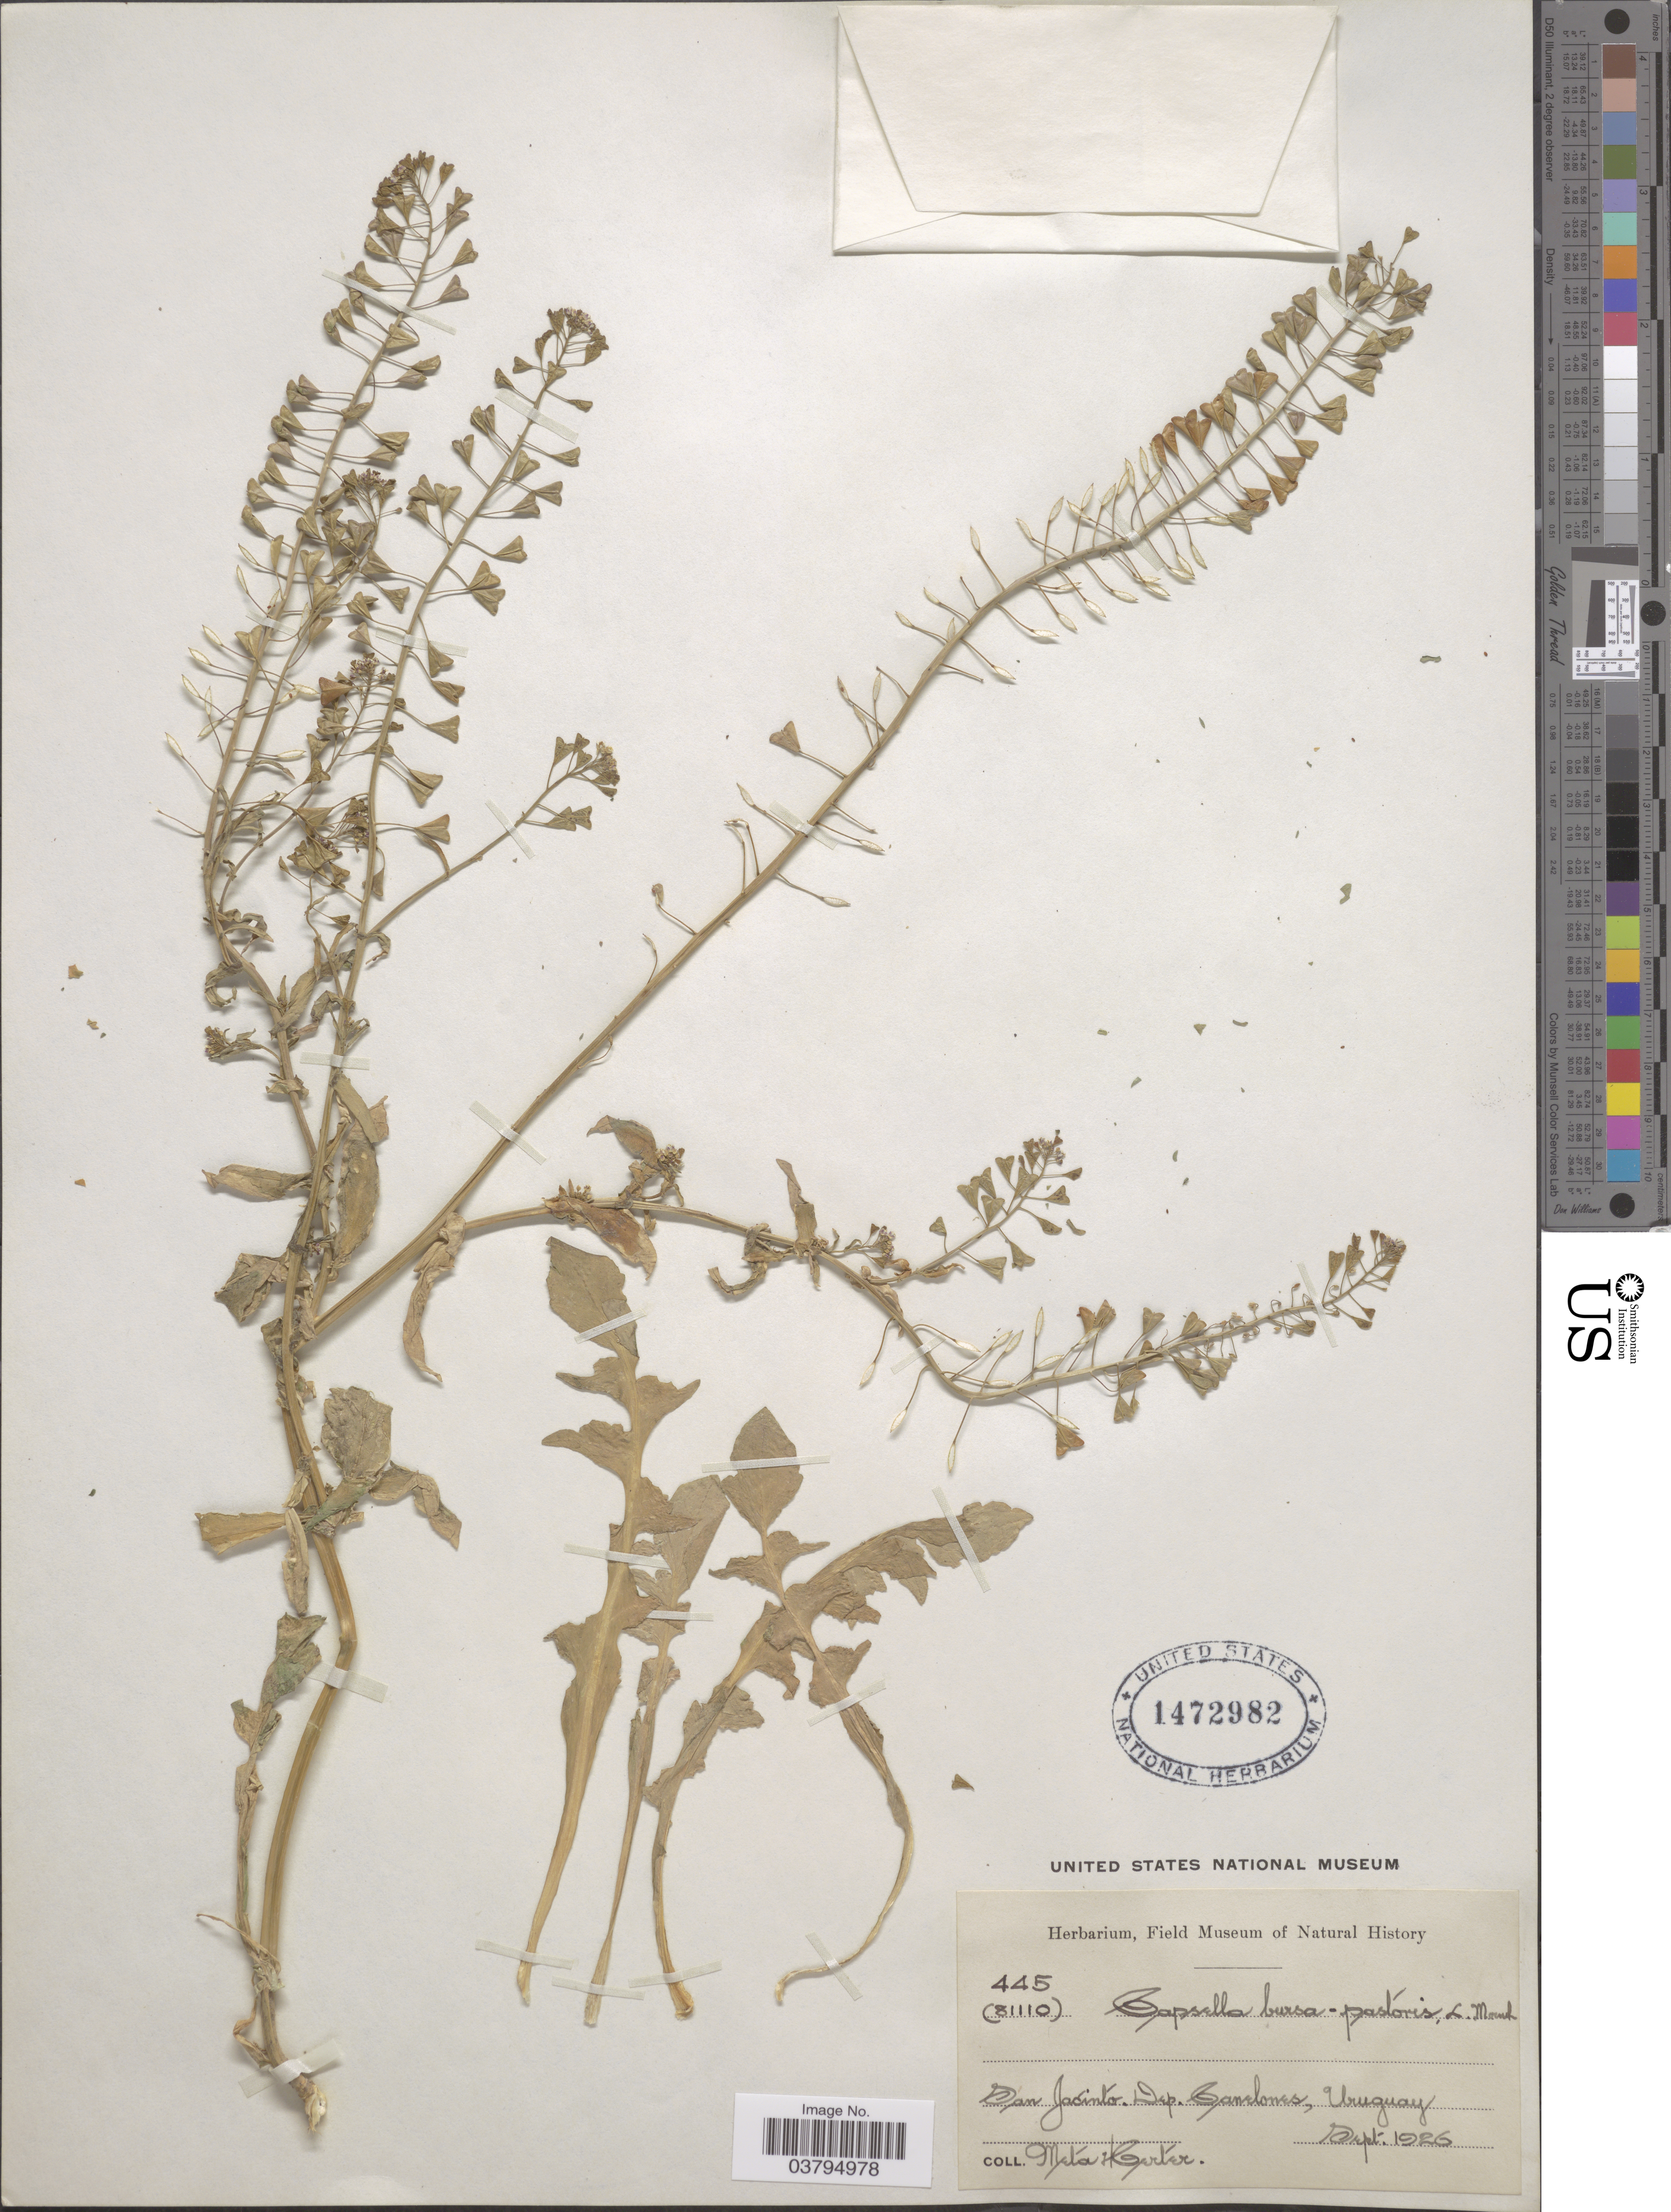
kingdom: Plantae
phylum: Tracheophyta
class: Magnoliopsida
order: Brassicales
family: Brassicaceae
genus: Capsella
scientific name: Capsella bursa-pastoris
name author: (L.) Medik.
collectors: M. Certer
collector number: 445(81110)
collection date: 1926-09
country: Uruguay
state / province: Canelones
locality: San Jaćintó. Dep. Canelones.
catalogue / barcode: US 1472982